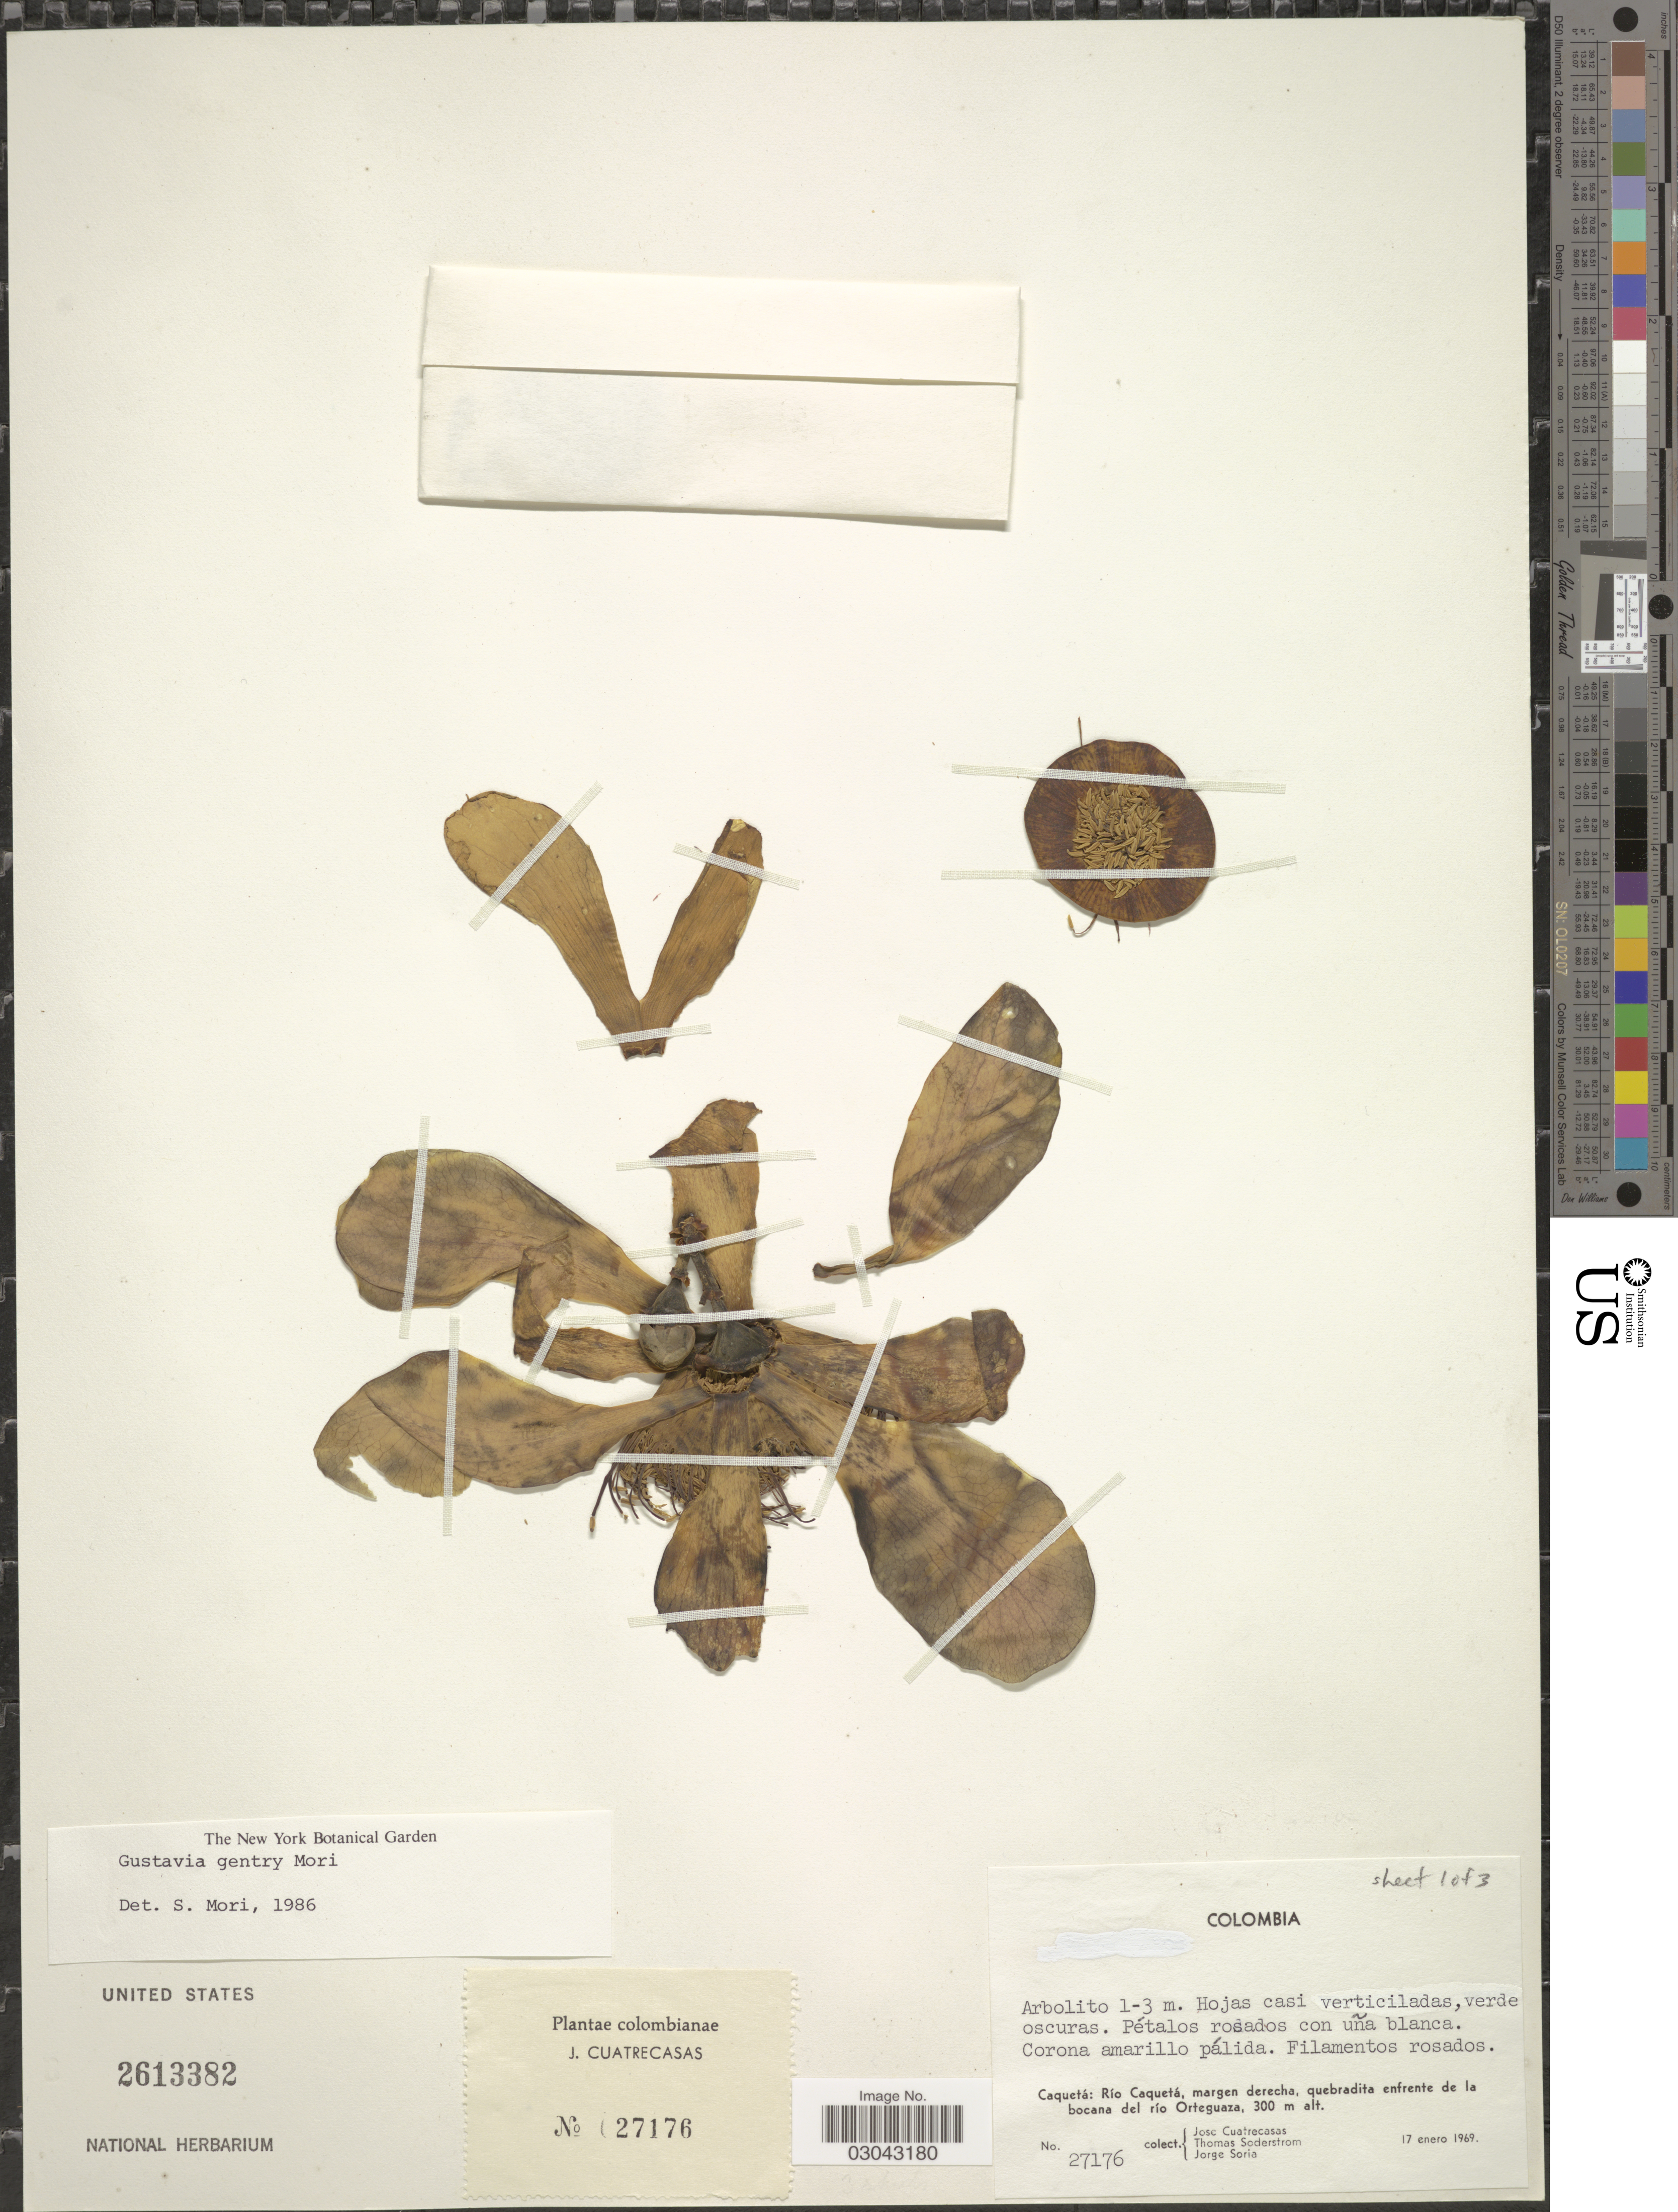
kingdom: Plantae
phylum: Tracheophyta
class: Magnoliopsida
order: Ericales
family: Lecythidaceae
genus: Gustavia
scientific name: Gustavia gentryi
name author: S.A. Mori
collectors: J. Cuatrecasas, T. R. Soderstrom & J. Soria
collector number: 27176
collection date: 1969-01-17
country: Colombia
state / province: Caquetá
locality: Rio Caquetá, margen derecha, quebradita enfrente de la bocana del río Orteguaza.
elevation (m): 300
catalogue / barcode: US 2613382